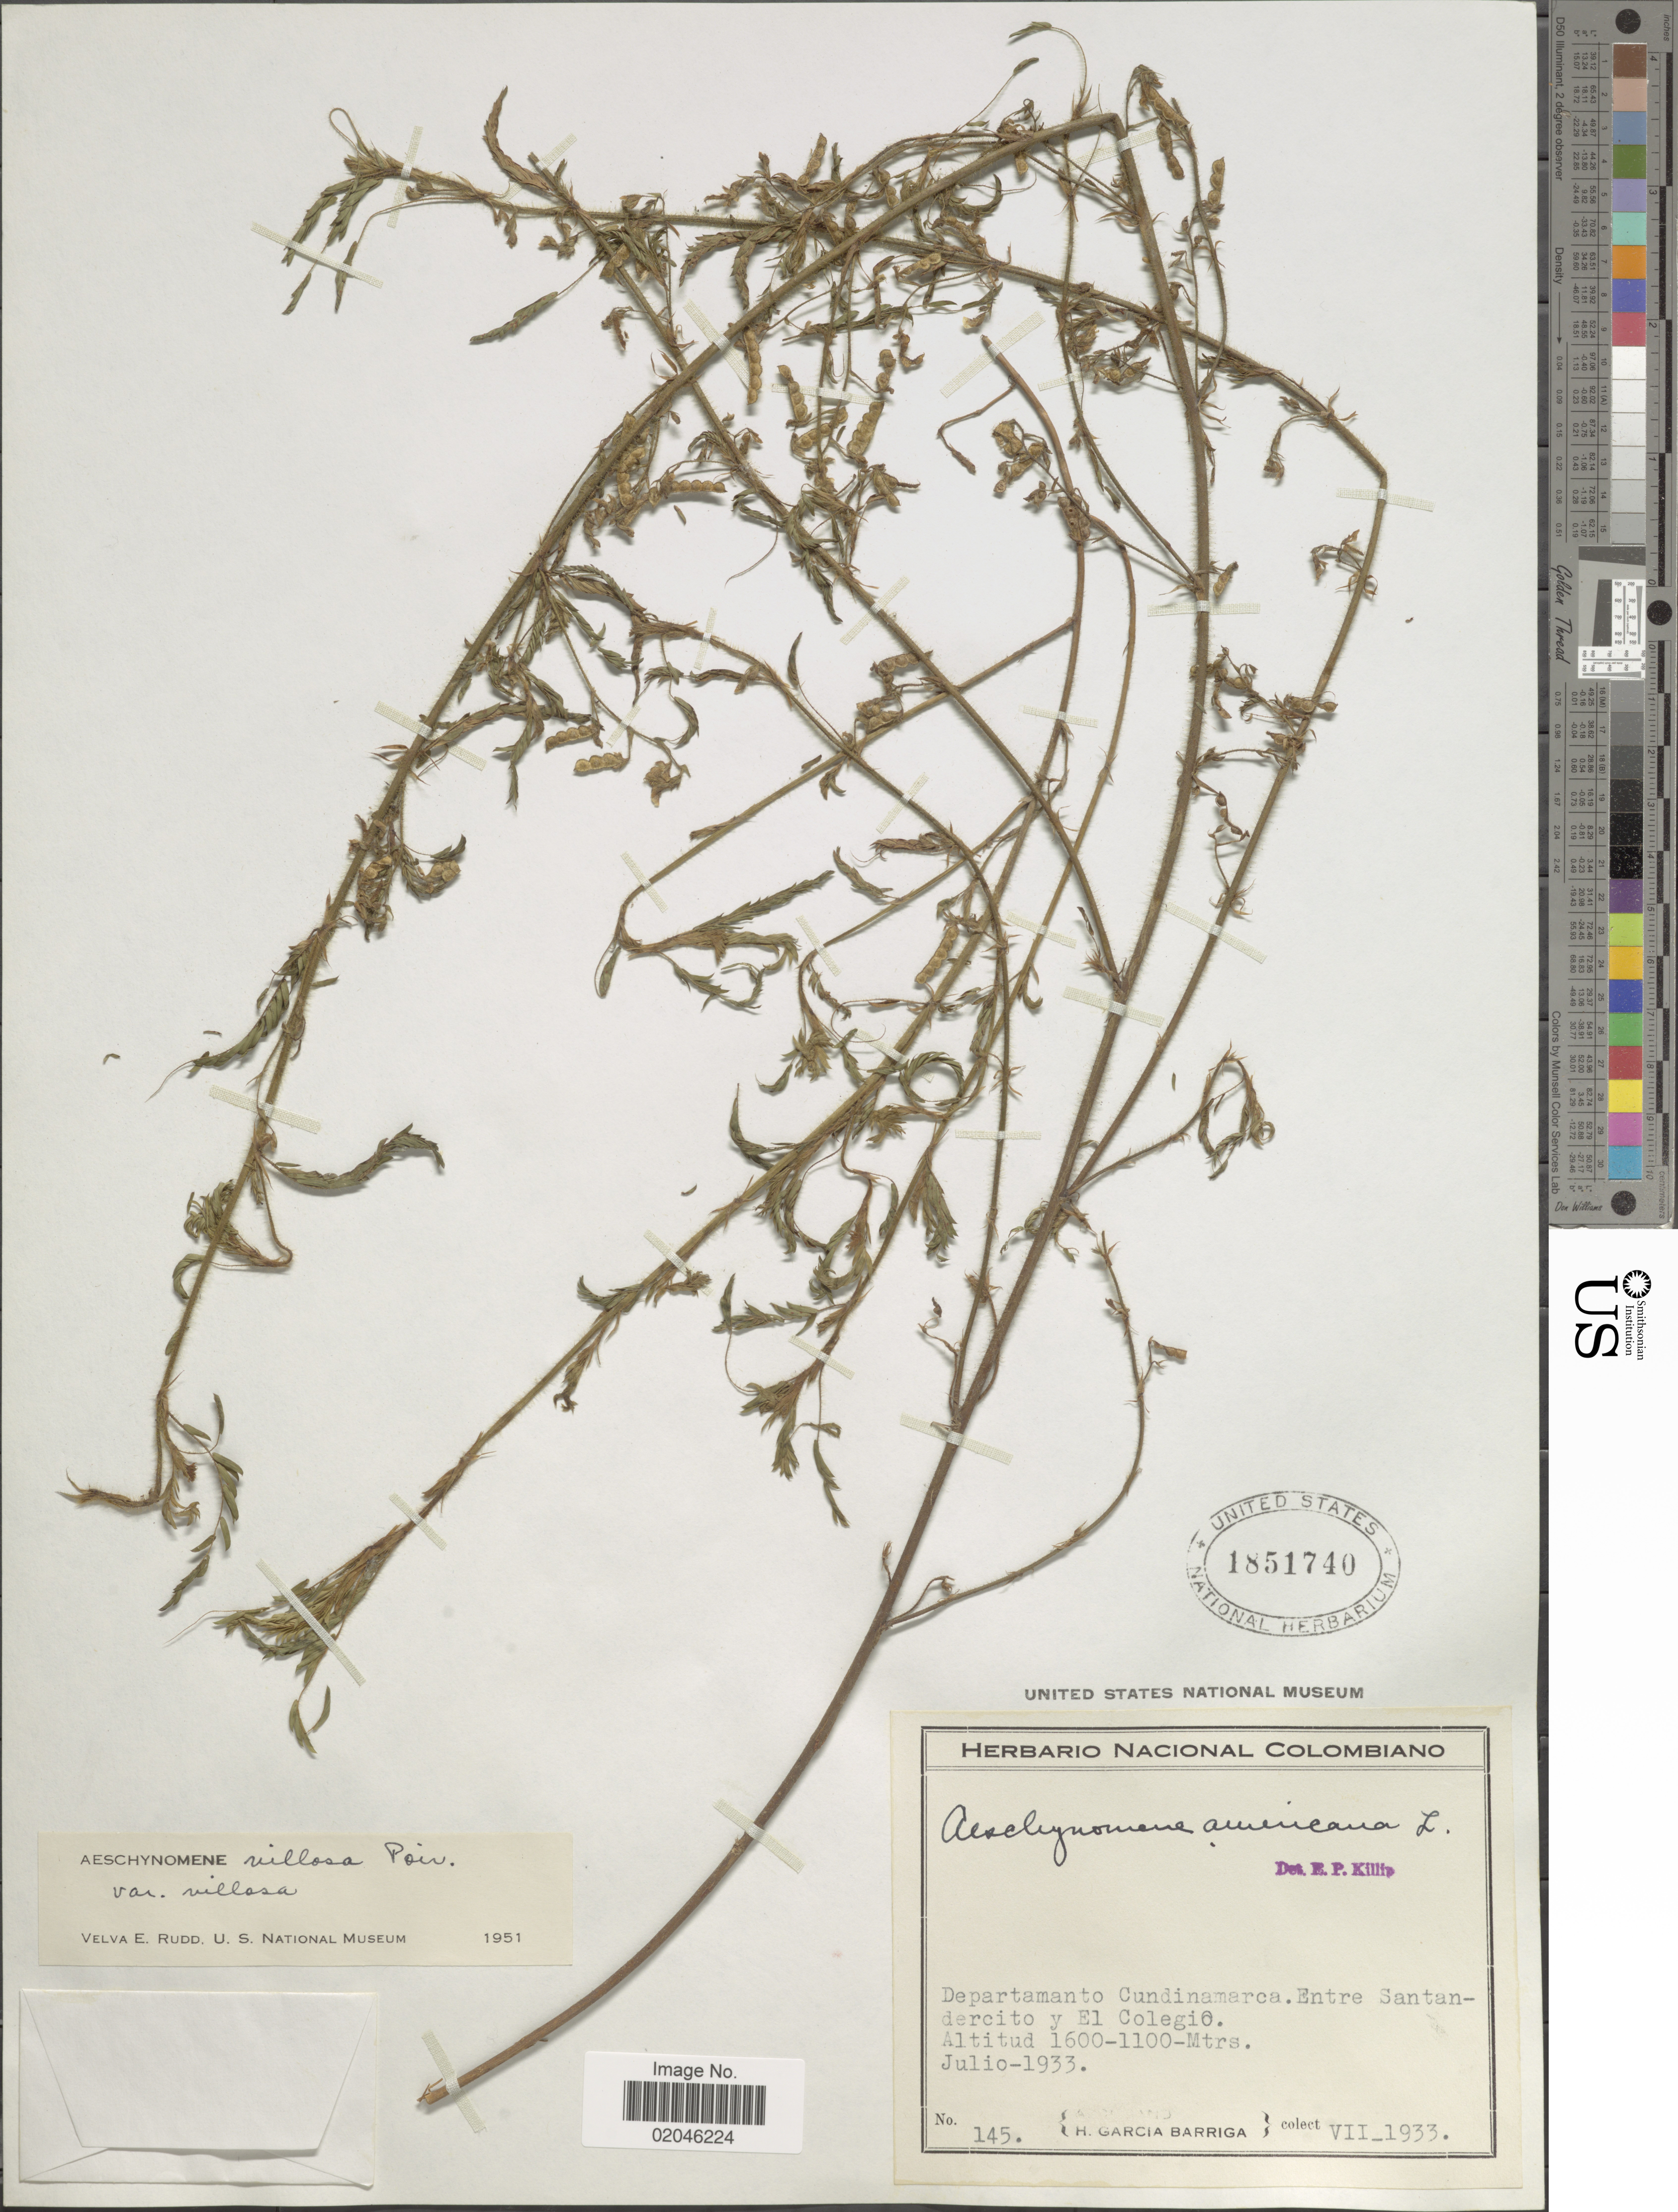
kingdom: Plantae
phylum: Tracheophyta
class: Magnoliopsida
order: Fabales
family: Fabaceae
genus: Aeschynomene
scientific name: Aeschynomene villosa var. villosa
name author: Poir.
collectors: H. García Barriga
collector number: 145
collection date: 1933-07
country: Colombia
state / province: Cundinamarca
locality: Entre Santandercito y El Colegio.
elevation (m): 1100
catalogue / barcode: US 1851740